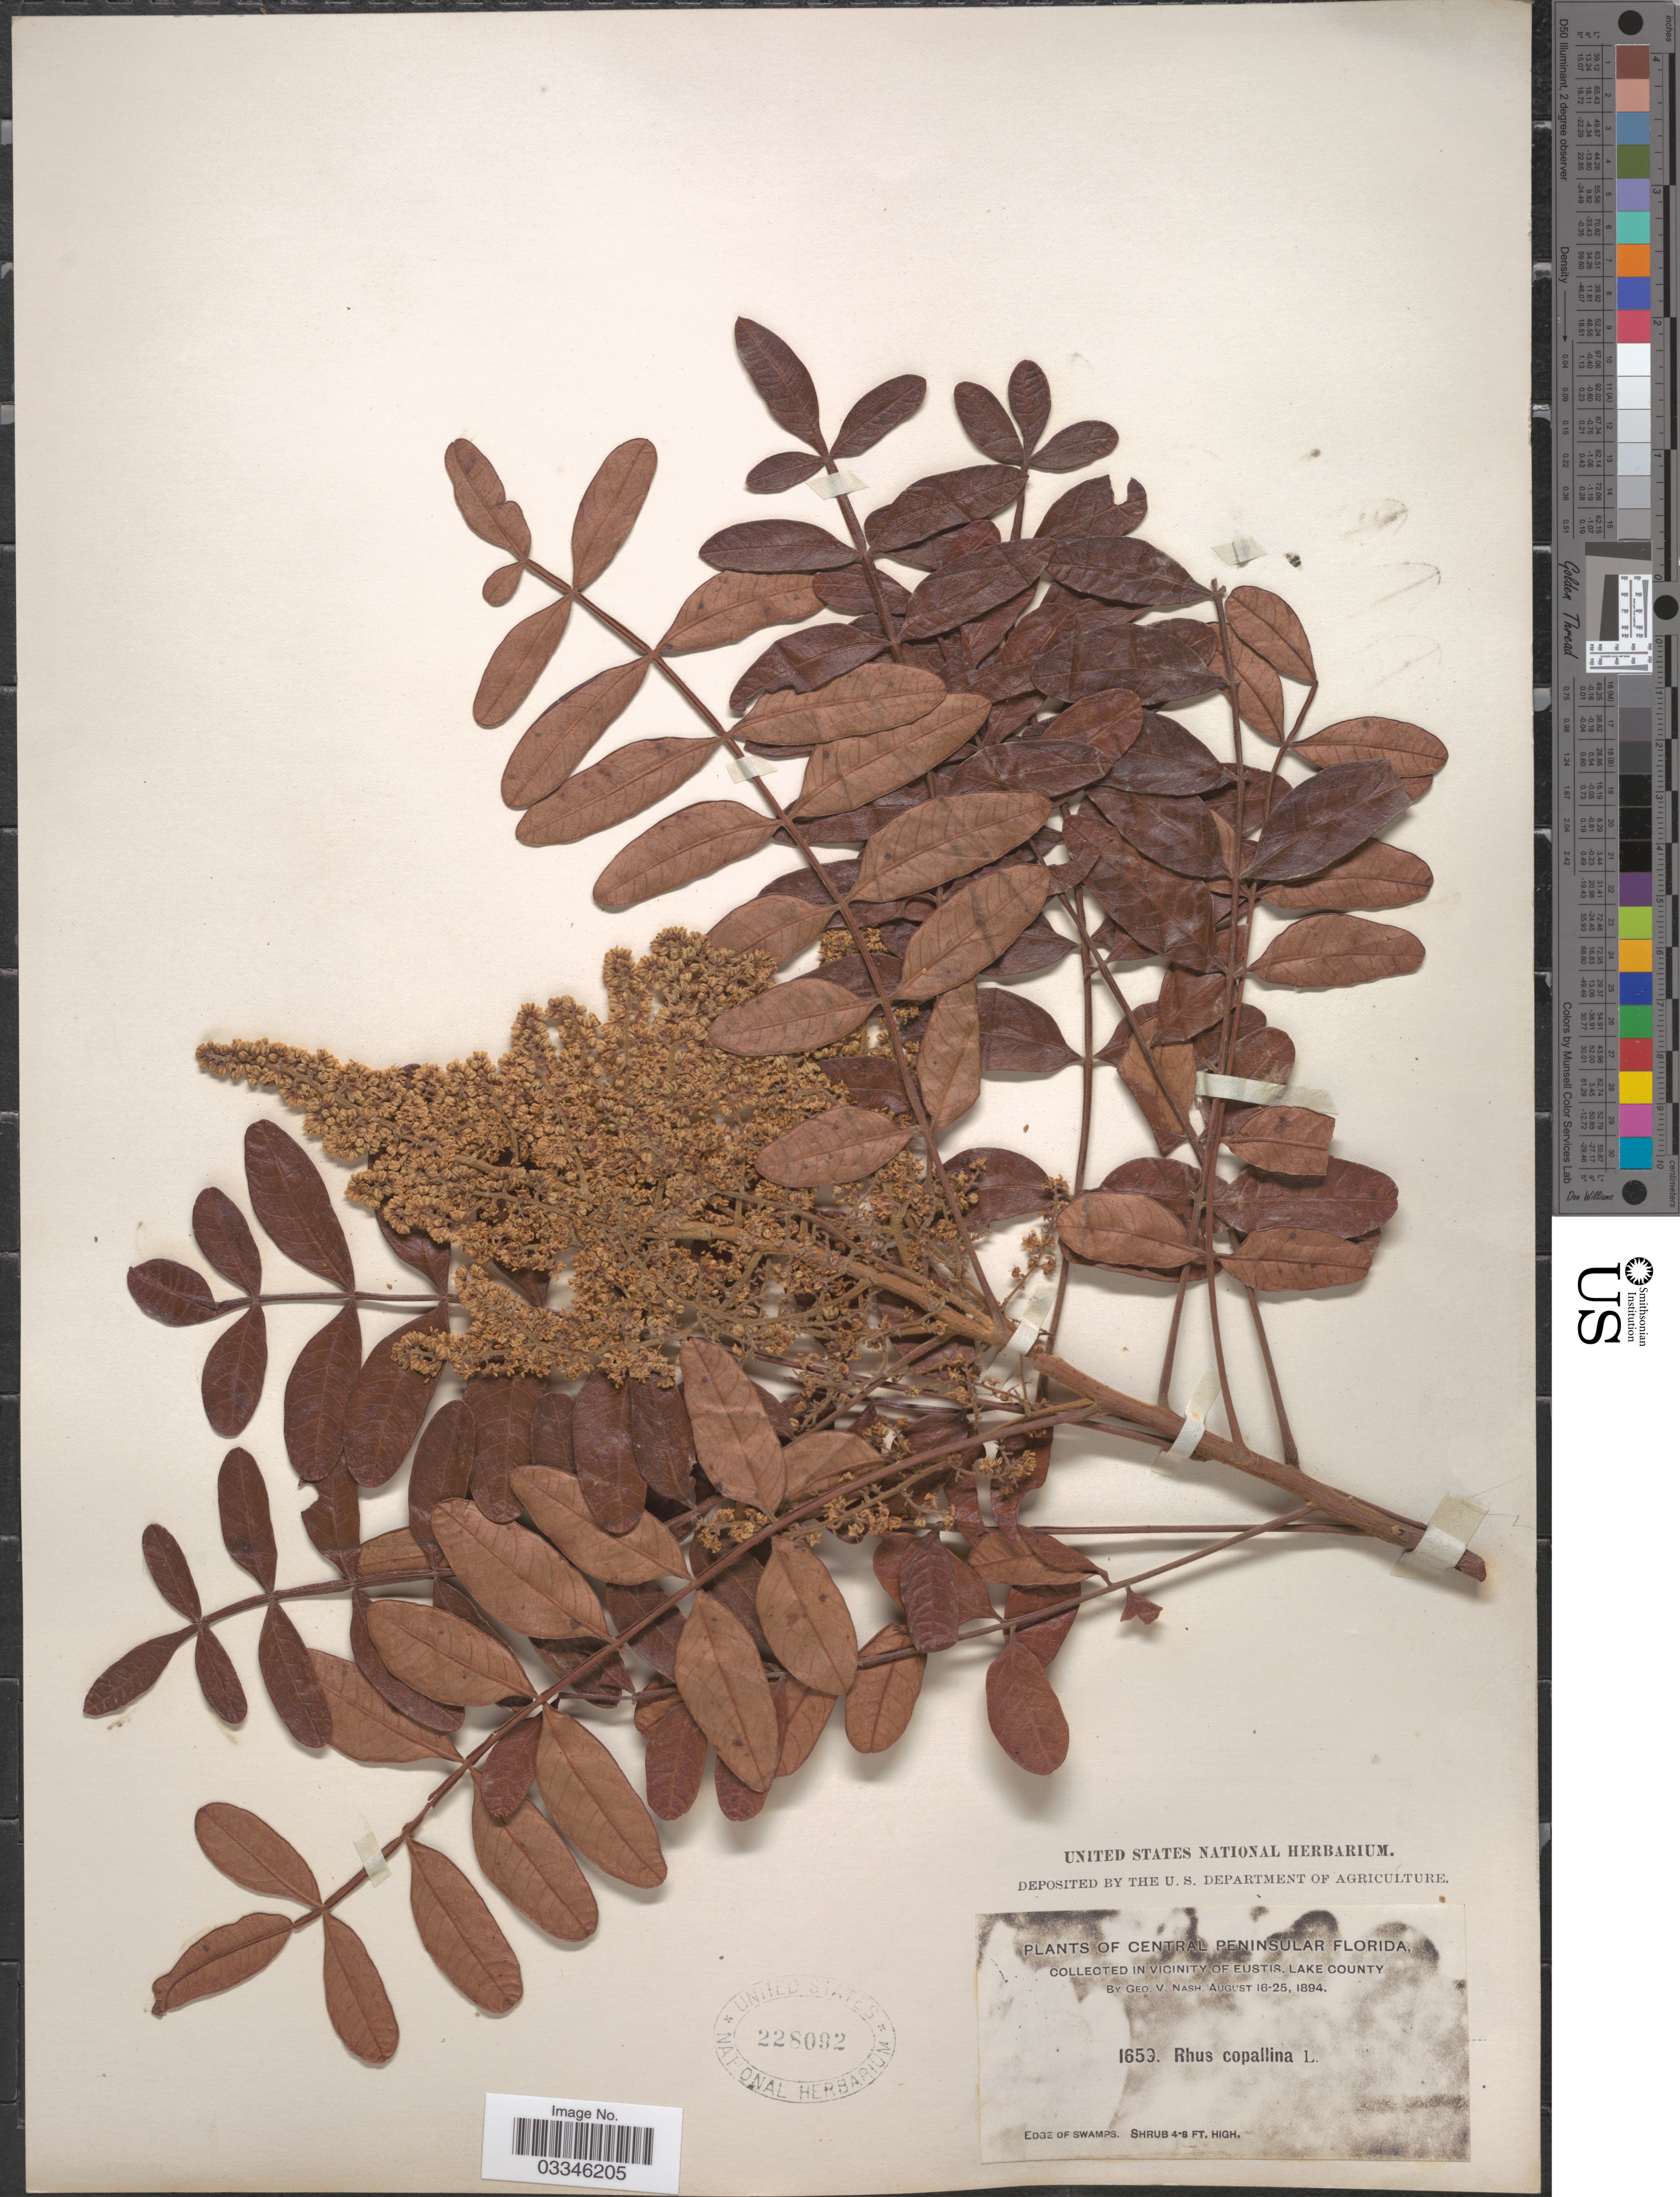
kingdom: Plantae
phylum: Tracheophyta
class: Magnoliopsida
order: Sapindales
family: Anacardiaceae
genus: Rhus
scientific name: Rhus leucantha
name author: Jacq.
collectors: G. V. Nash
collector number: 1659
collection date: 1894-08-16/1894-08-25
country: United States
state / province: Florida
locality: Central Peninsular Florida. Vicinity of Eustis, Lake County.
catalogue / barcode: US 228092